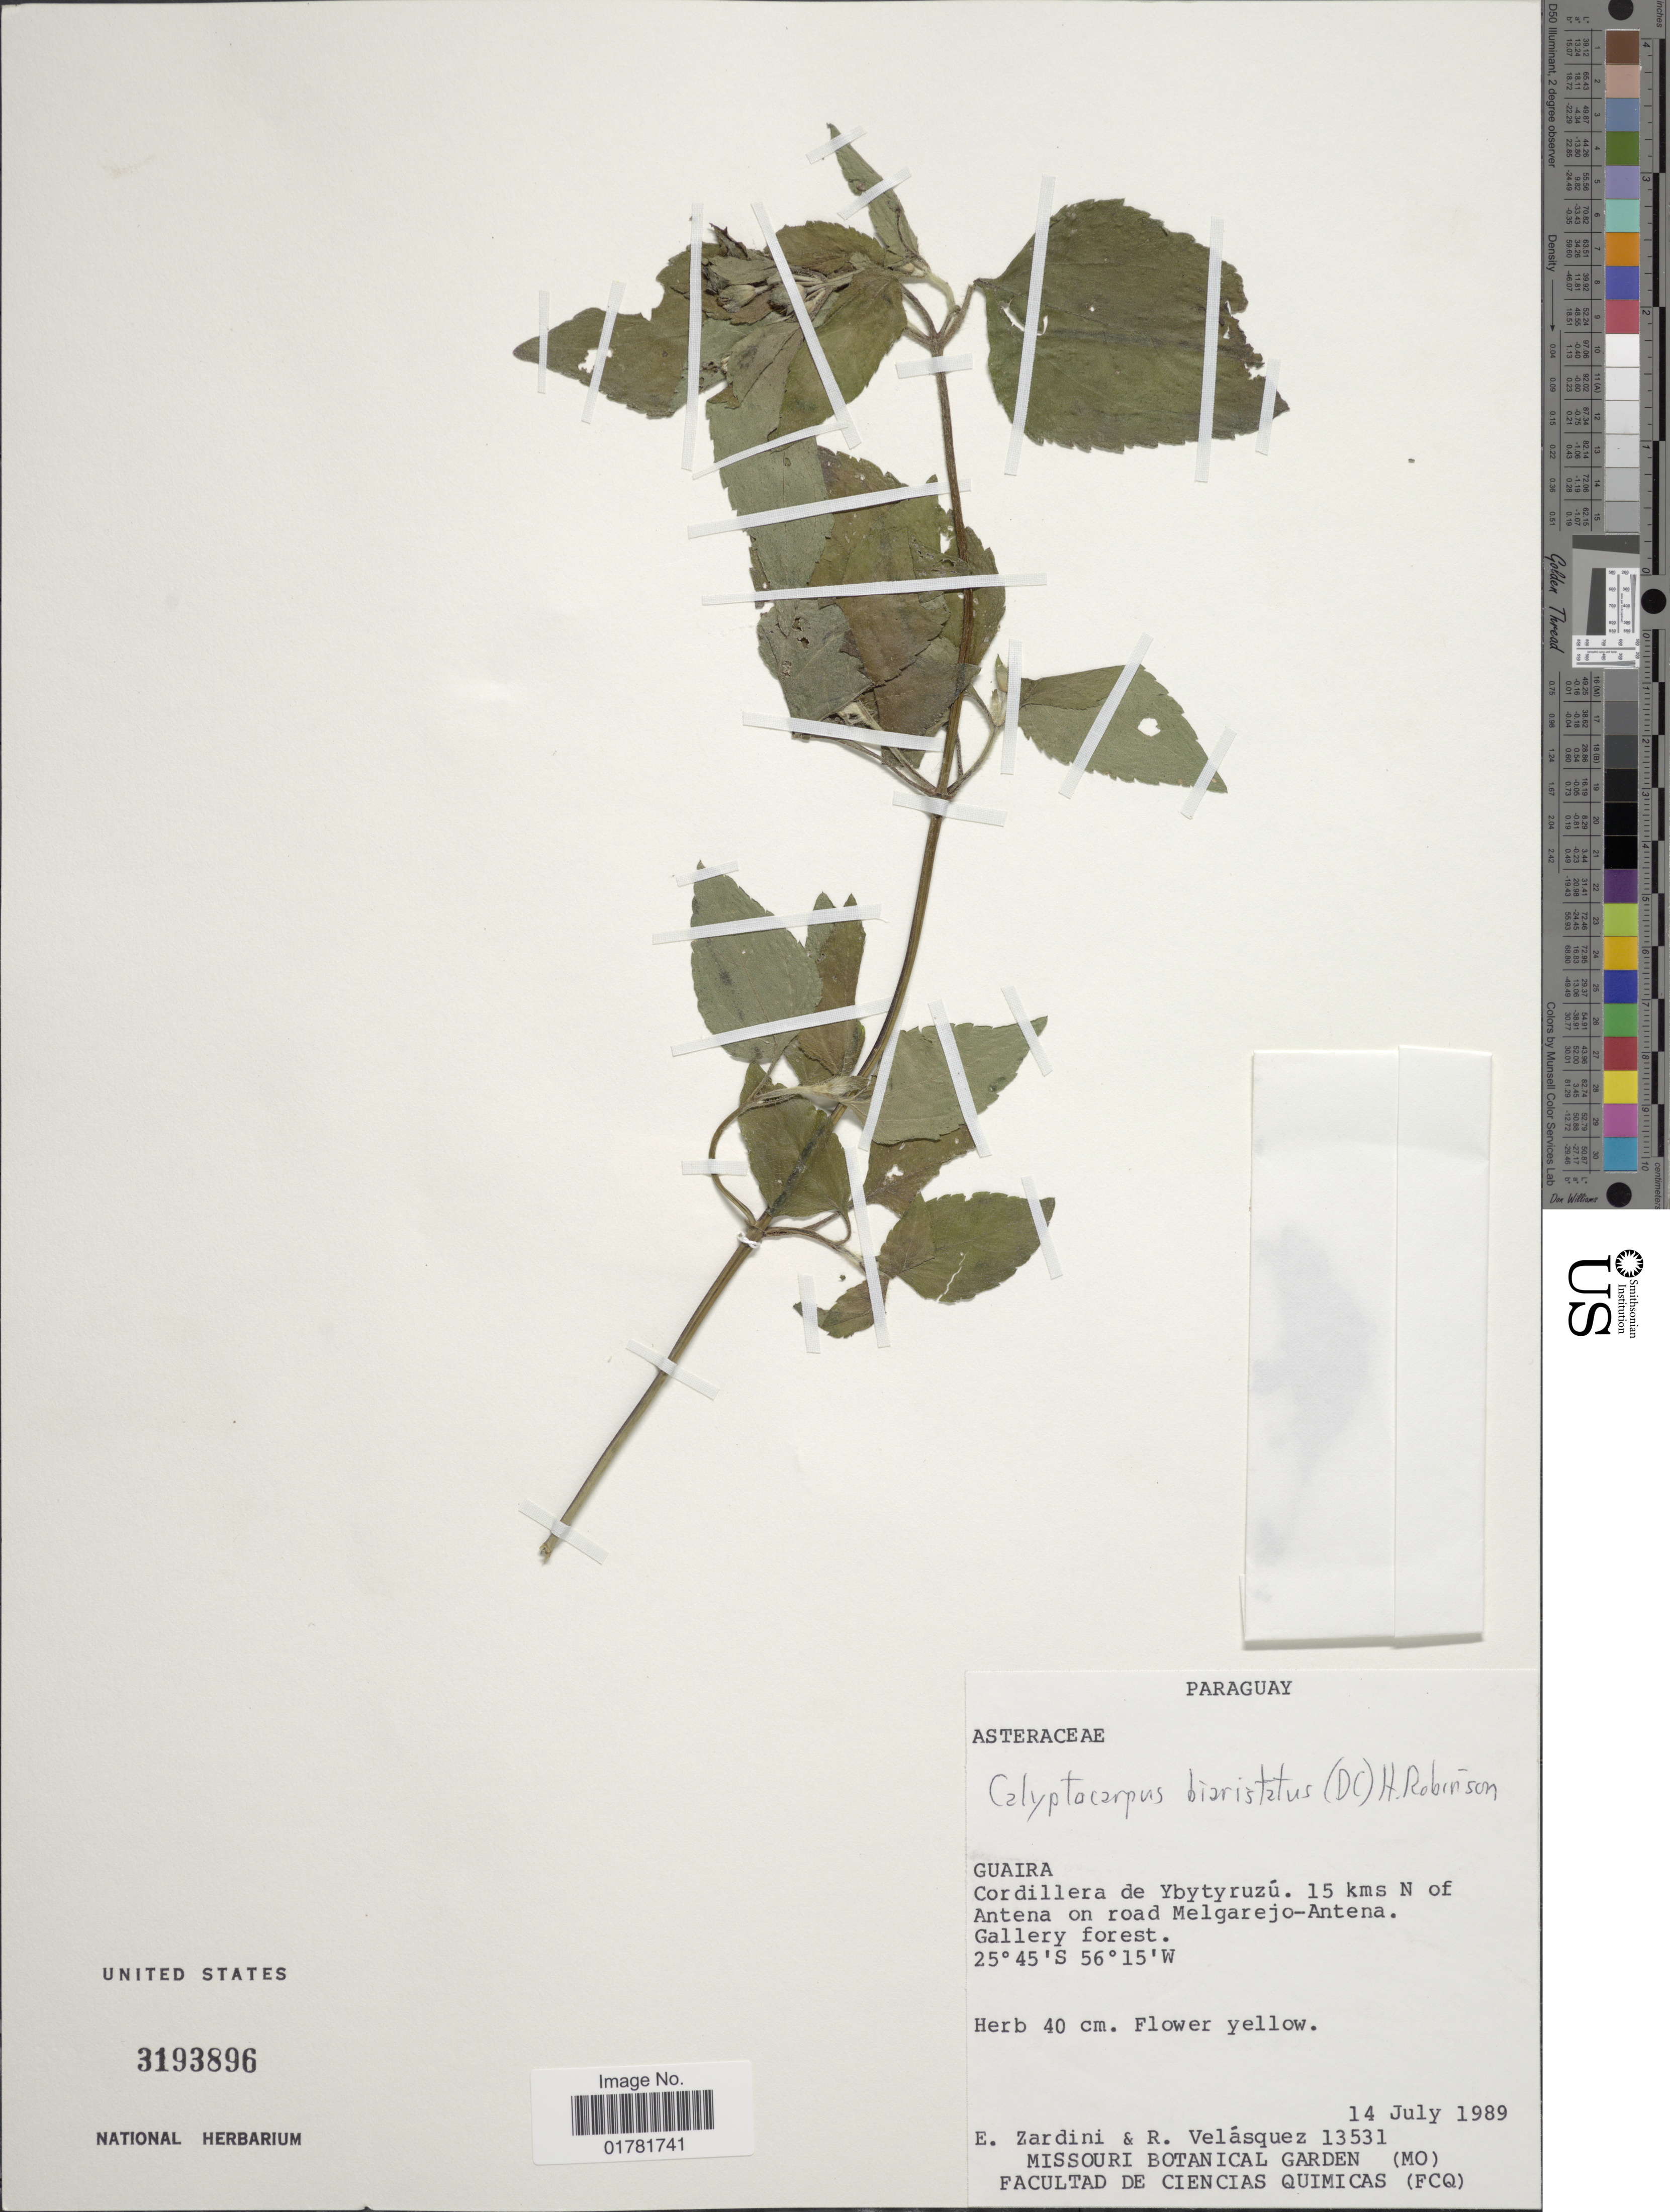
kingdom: Plantae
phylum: Tracheophyta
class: Magnoliopsida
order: Asterales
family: Asteraceae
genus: Calyptocarpus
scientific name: Calyptocarpus baristatus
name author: (DC.) H. Rob.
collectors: E. M. Zardini & R. Velásquez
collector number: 13531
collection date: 1989-07-14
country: Paraguay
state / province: Guaira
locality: Cordillera de Ybytyruzú. 15 kms N of Antena on road Melgarejo-Antena. gallery forest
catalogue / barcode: US 3193896